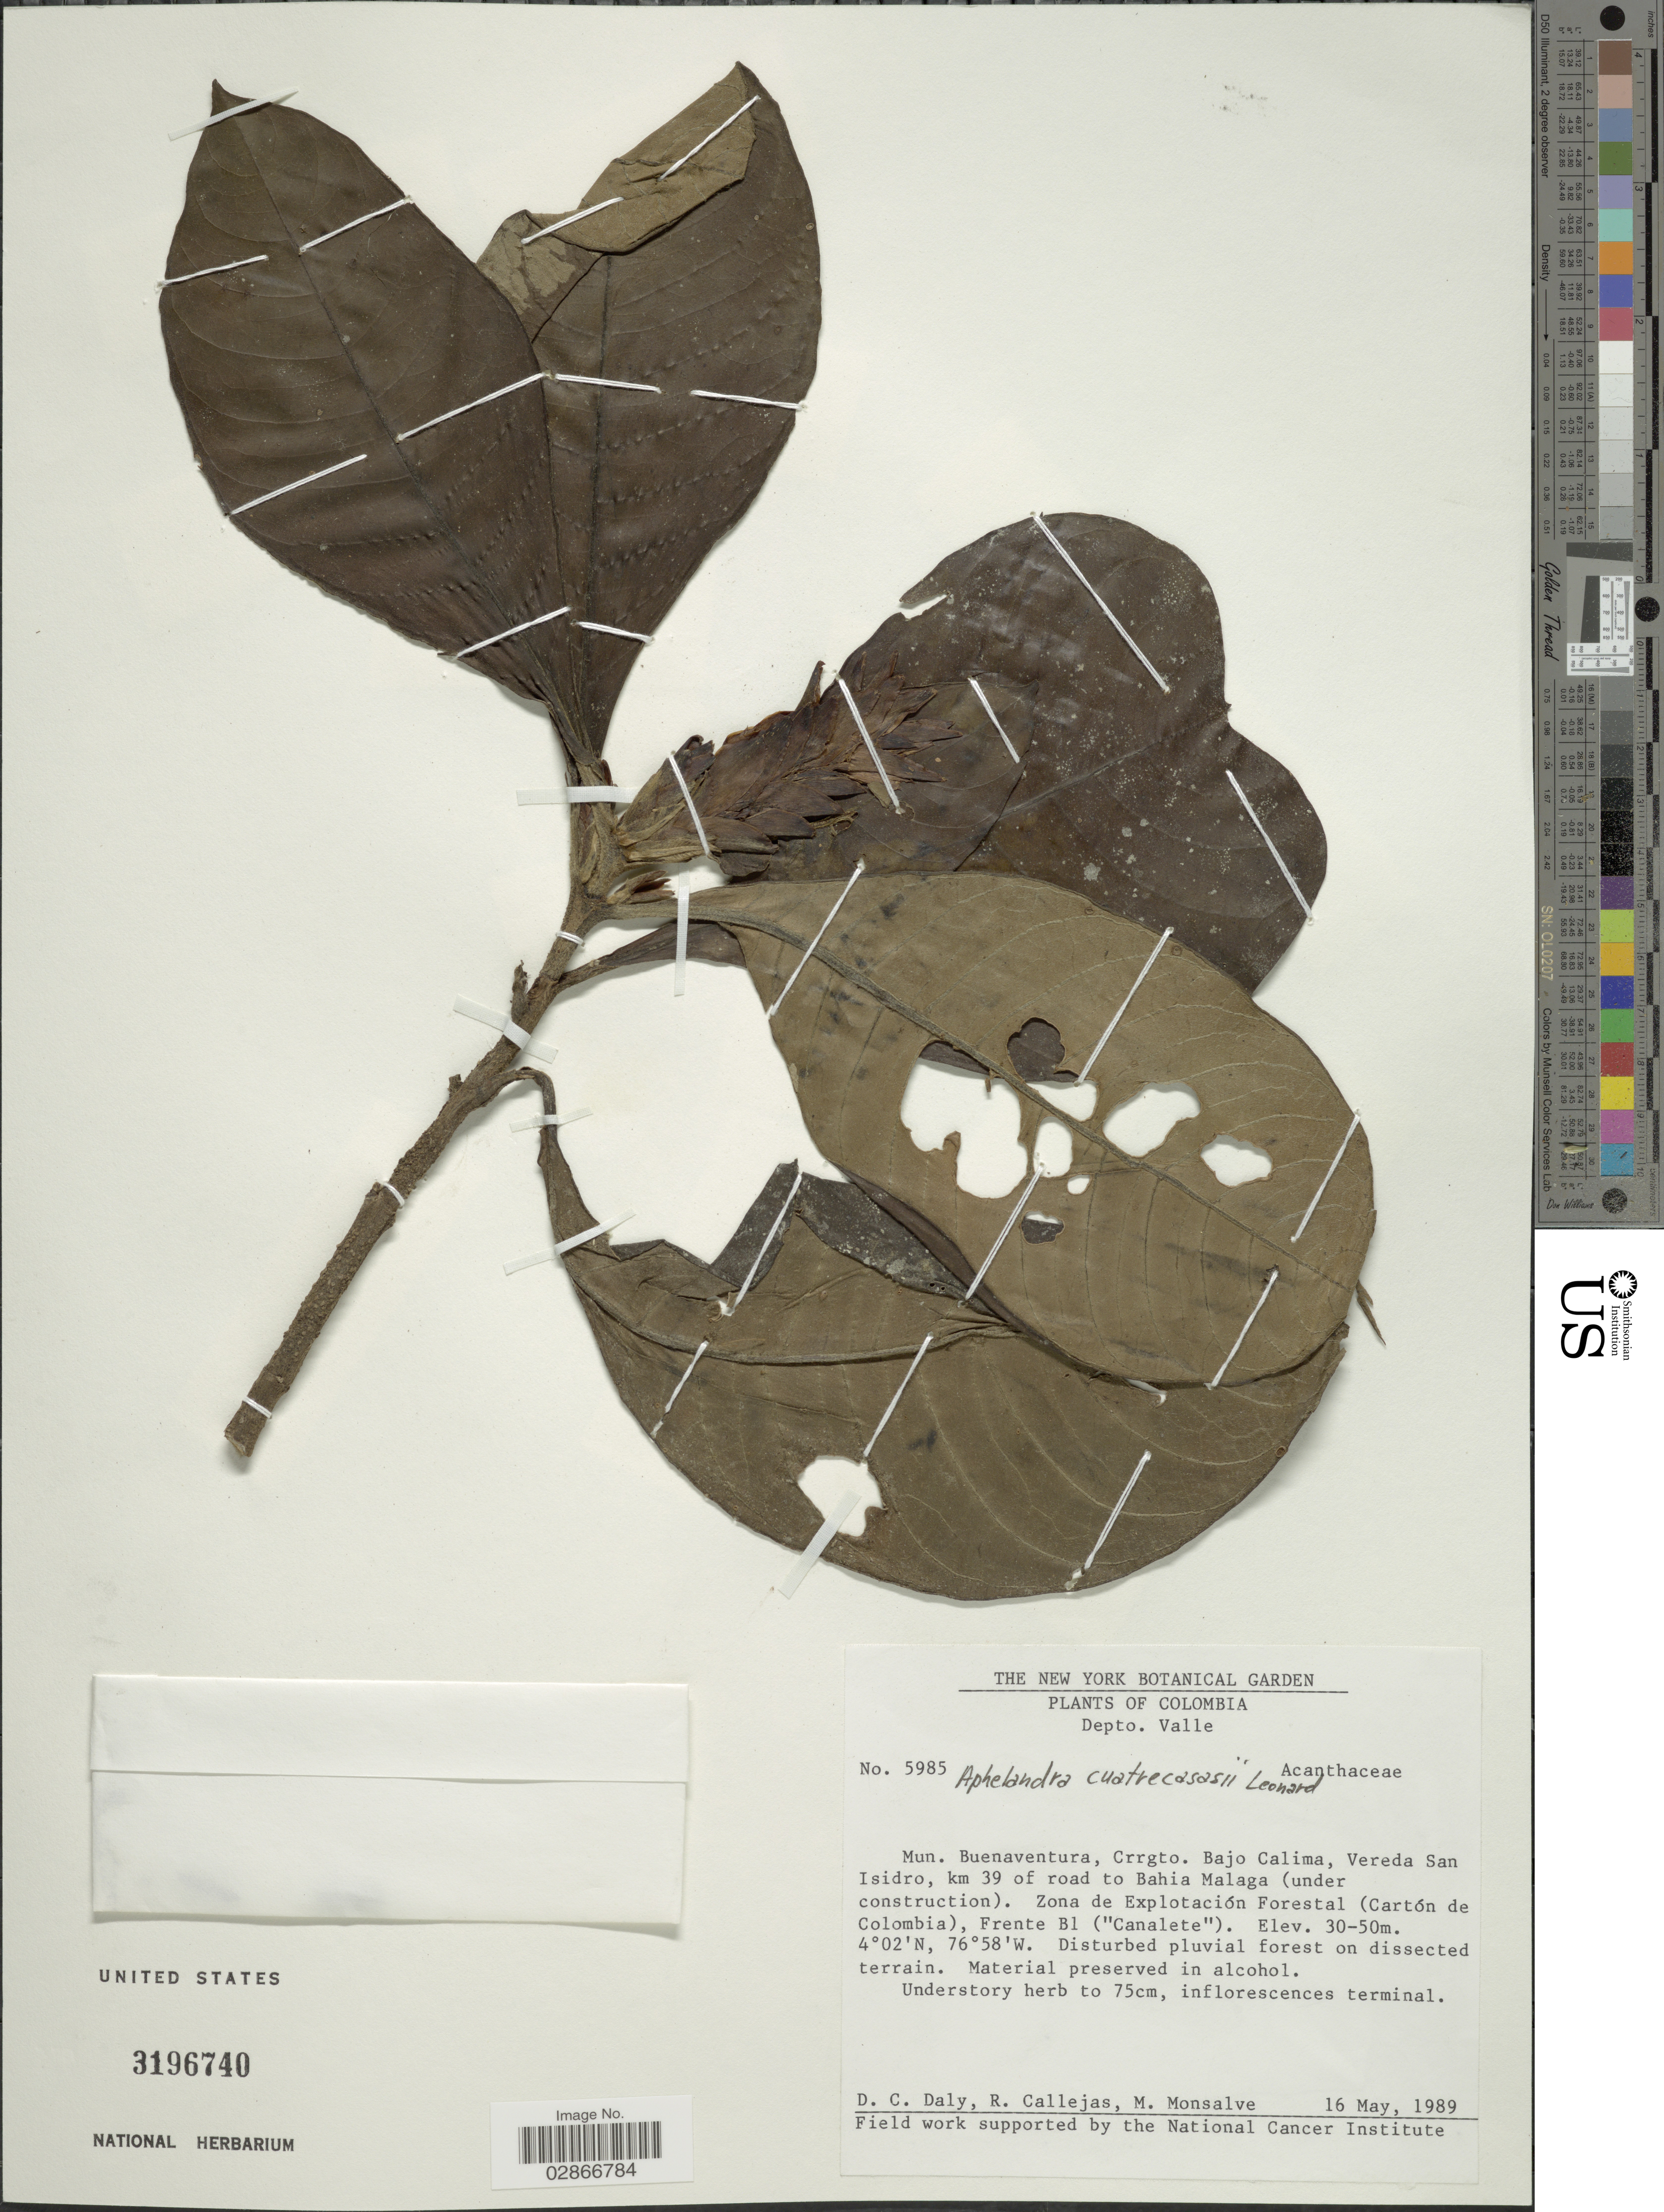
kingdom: Plantae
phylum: Tracheophyta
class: Magnoliopsida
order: Lamiales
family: Acanthaceae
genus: Aphelandra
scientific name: Aphelandra cuatrecasasii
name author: Leonard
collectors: D. C. Daly, R. Callejas & M. Monsalve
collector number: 5985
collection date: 1989-05-16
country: Colombia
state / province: Valle del Cauca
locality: Depto. Valle, Mun. Buenaventura, Crrgto. Bajo Calima, Vereda San Isidro, km 39 of road to Bahia Malaga (under construction). Zona de Explotación Forestal Cartón de Colombia), Frente Bl ("Canalete").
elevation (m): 30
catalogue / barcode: US 3196740